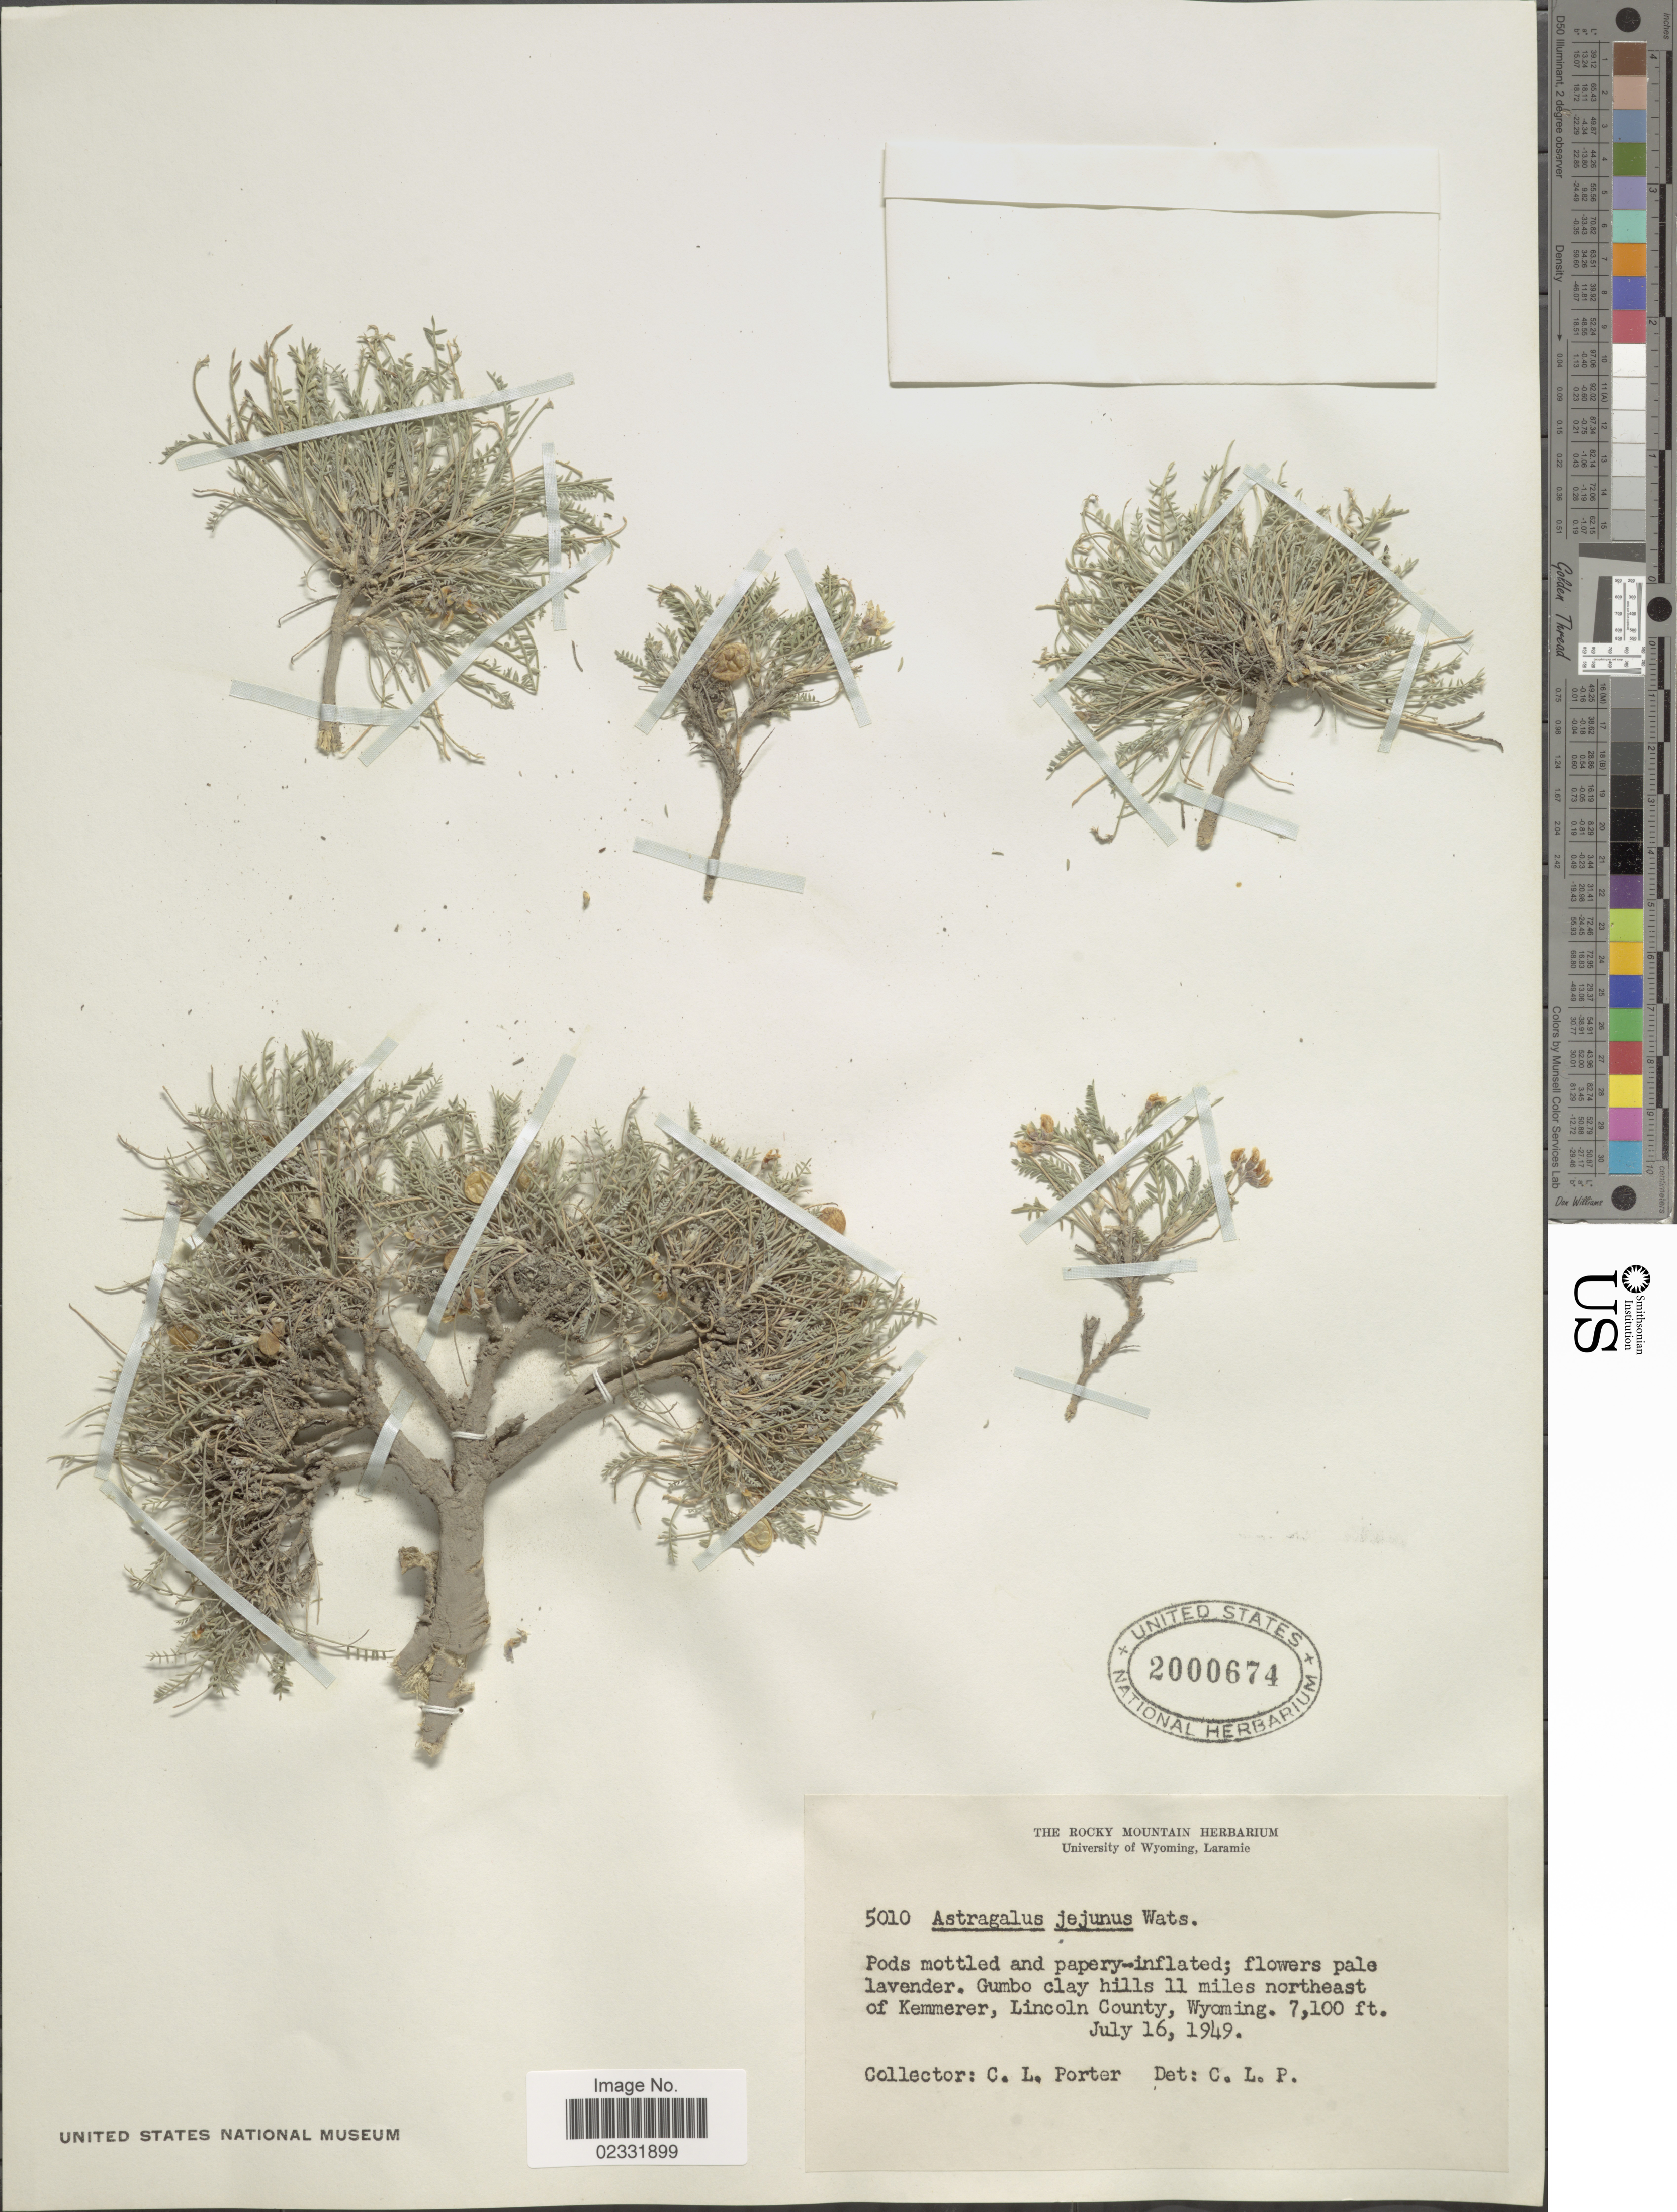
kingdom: Plantae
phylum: Tracheophyta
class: Magnoliopsida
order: Fabales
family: Fabaceae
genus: Astragalus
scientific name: Astragalus jejunus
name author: S. Watson in C. King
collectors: C. L. Porter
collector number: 5010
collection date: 1949-07-16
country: United States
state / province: Wyoming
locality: Gumbo clay hills 11 miles northeast of Kemmerer, Lincoln County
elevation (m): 2164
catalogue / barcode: US 2000674